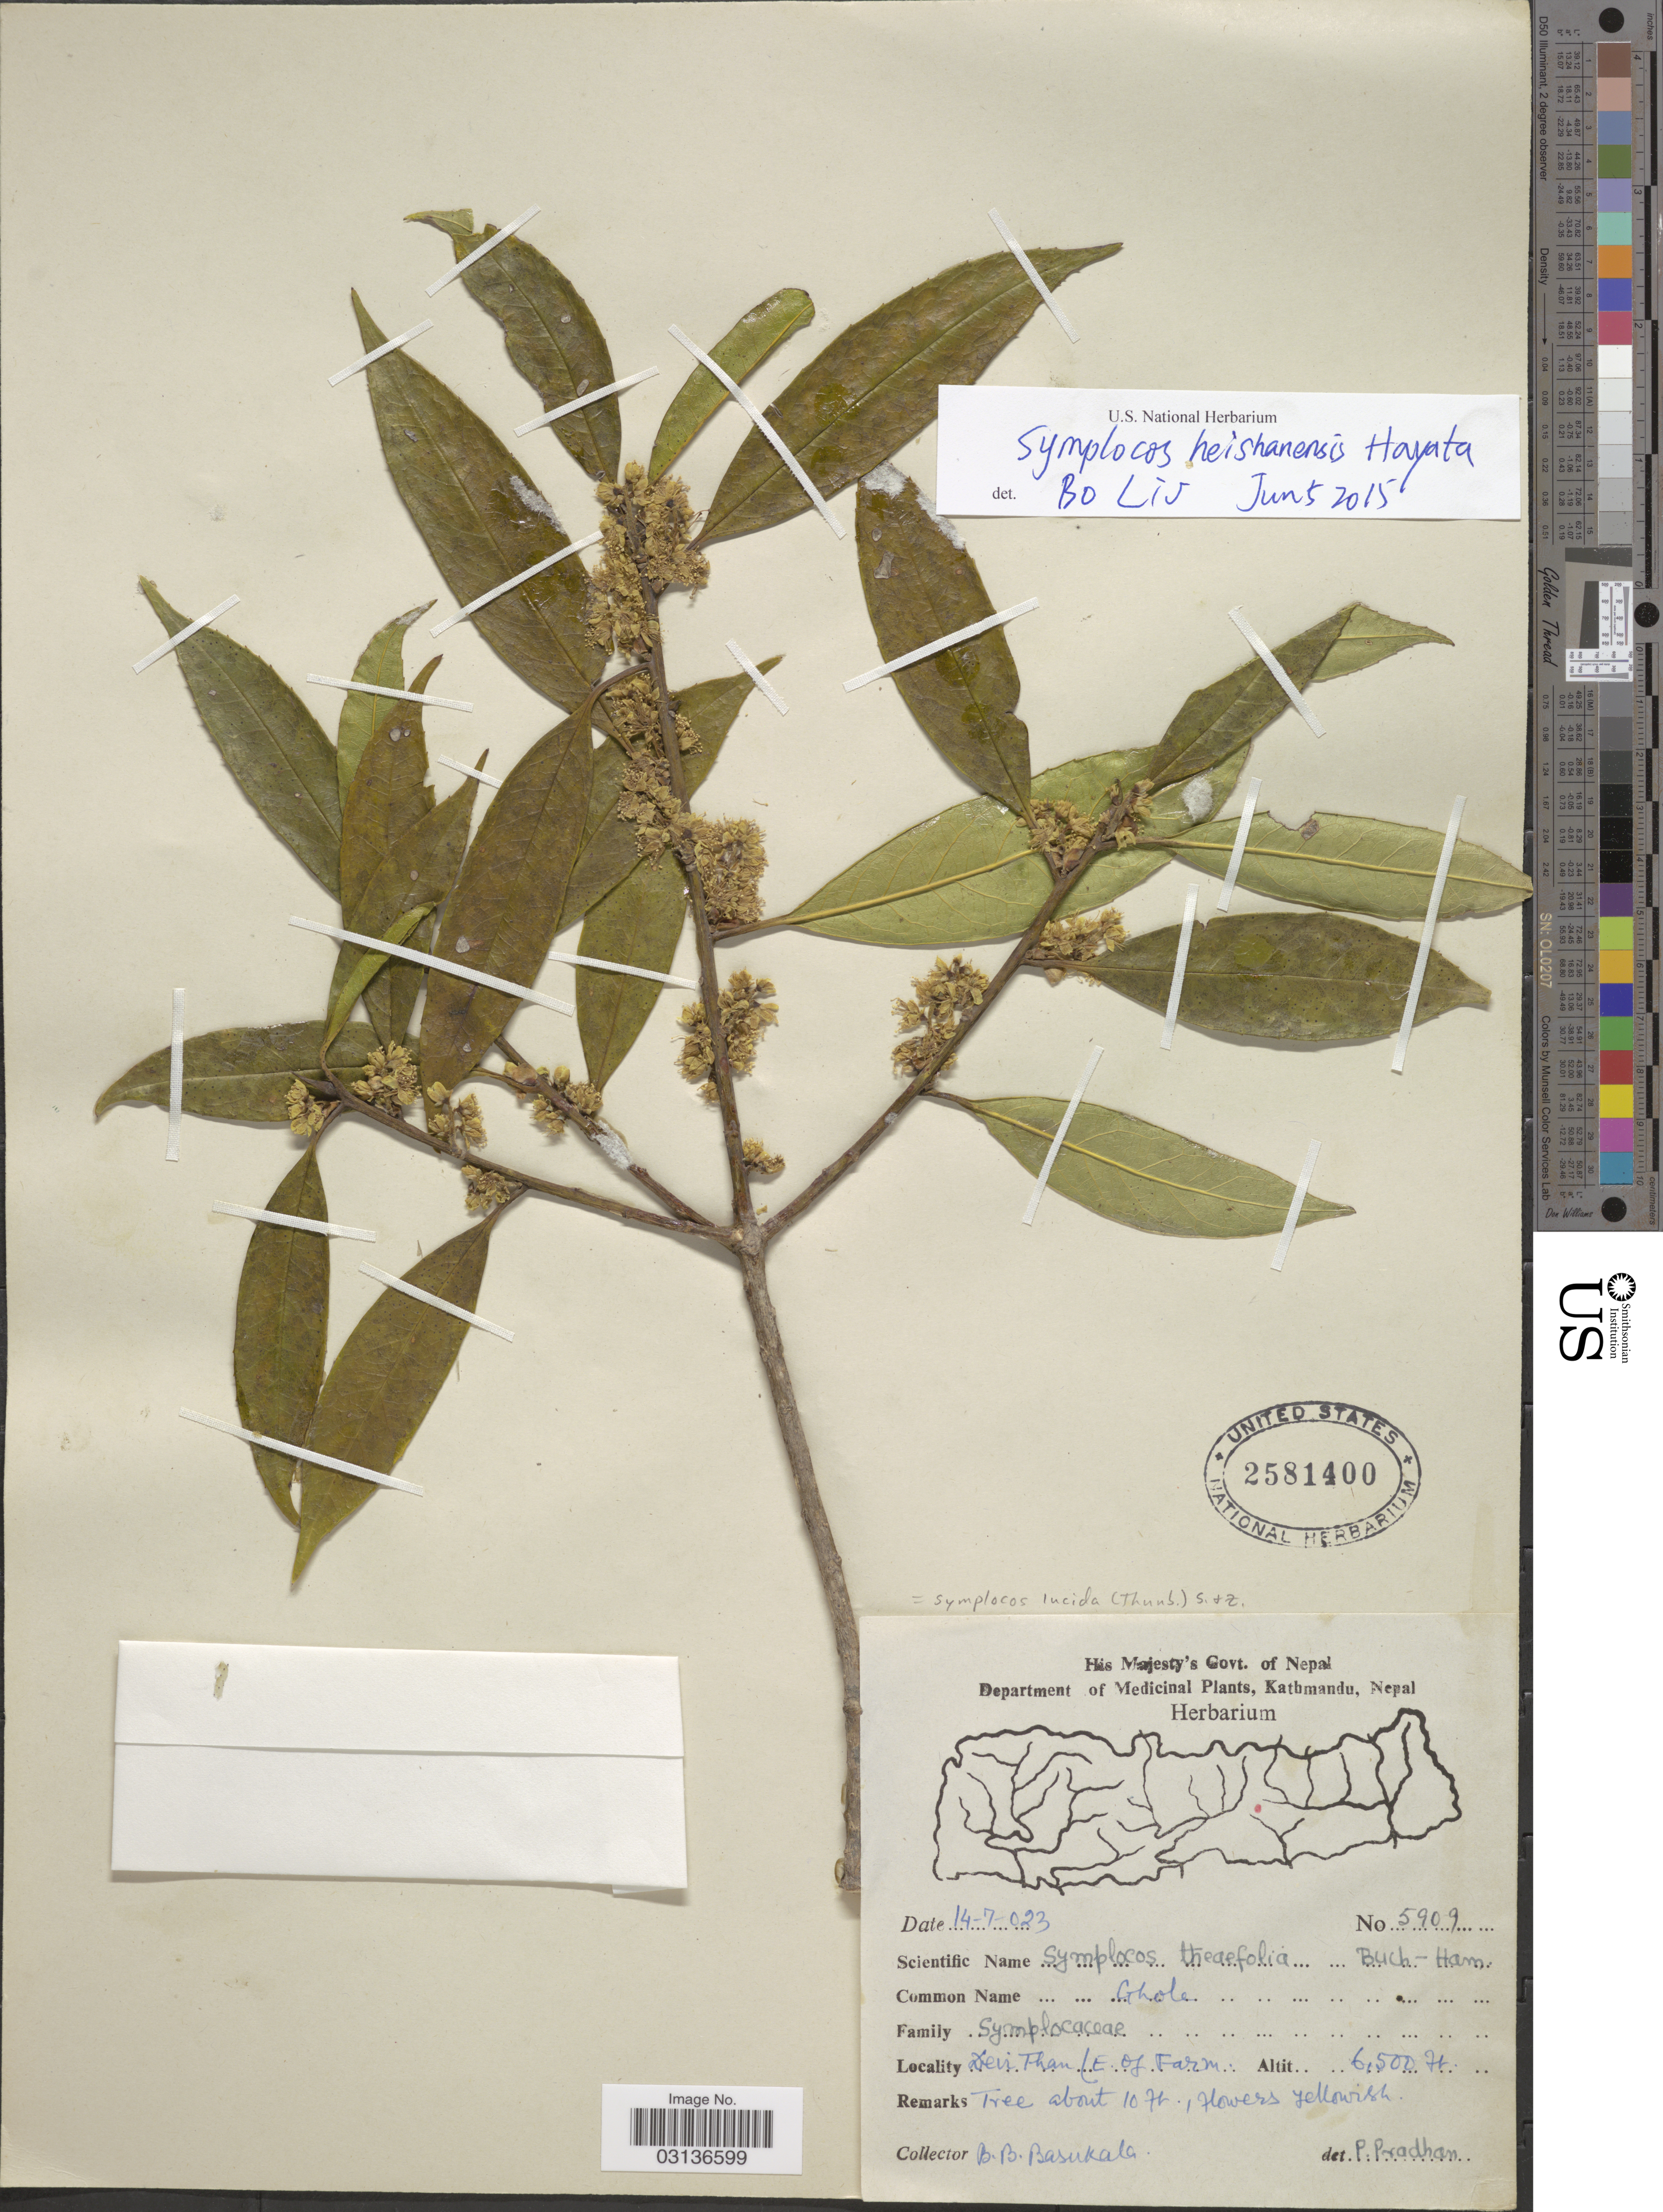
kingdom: Plantae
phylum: Tracheophyta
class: Magnoliopsida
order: Ericales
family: Symplocaceae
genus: Symplocos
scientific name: Symplocos heishanensis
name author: Hayata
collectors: B. Basukala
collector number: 5909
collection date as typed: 14-7-023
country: Nepal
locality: Kathmandu. Devi Than (E of Farm.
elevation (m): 1981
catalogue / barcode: US 2581400